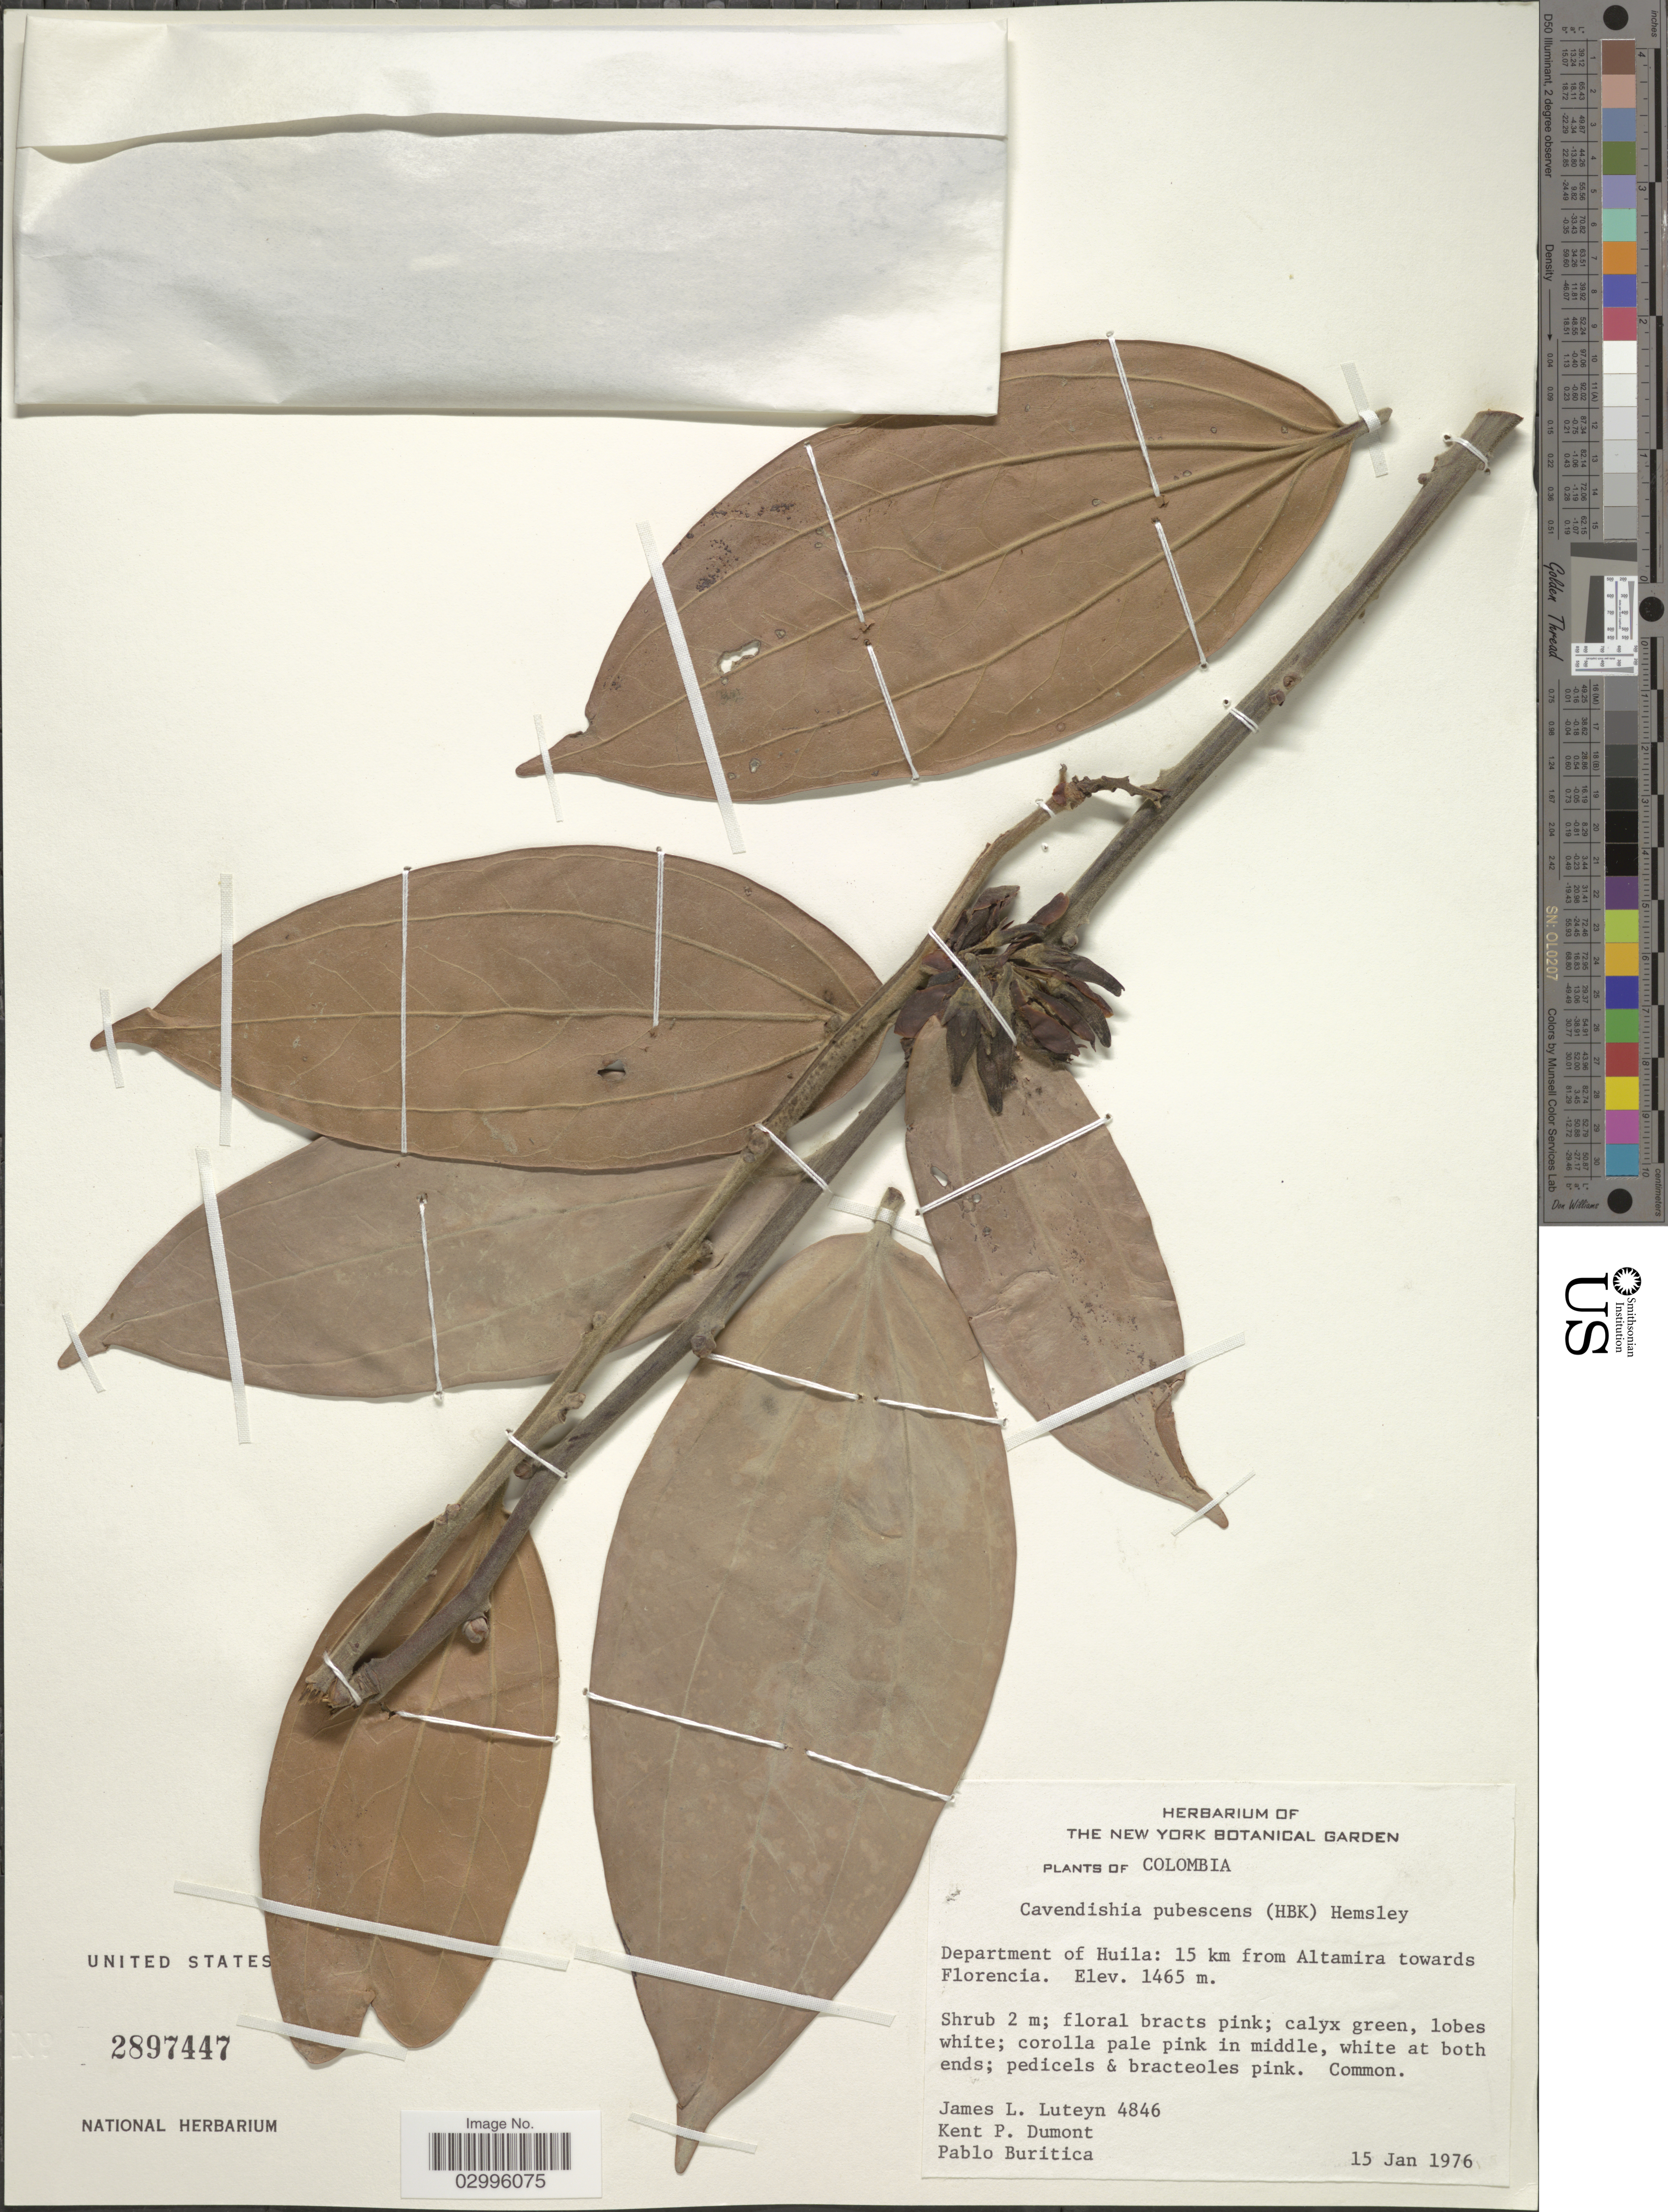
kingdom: Plantae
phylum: Tracheophyta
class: Magnoliopsida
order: Ericales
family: Ericaceae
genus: Cavendishia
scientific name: Cavendishia pubescens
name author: (Kunth) Hemsl.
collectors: J. L. Luteyn, K. P. Dumont & P. Buritica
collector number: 4846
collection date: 1976-01-15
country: Colombia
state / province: Huila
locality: Department of Huila: 15 km from Altamira towards Florencia.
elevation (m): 1465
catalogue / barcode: US 2897447